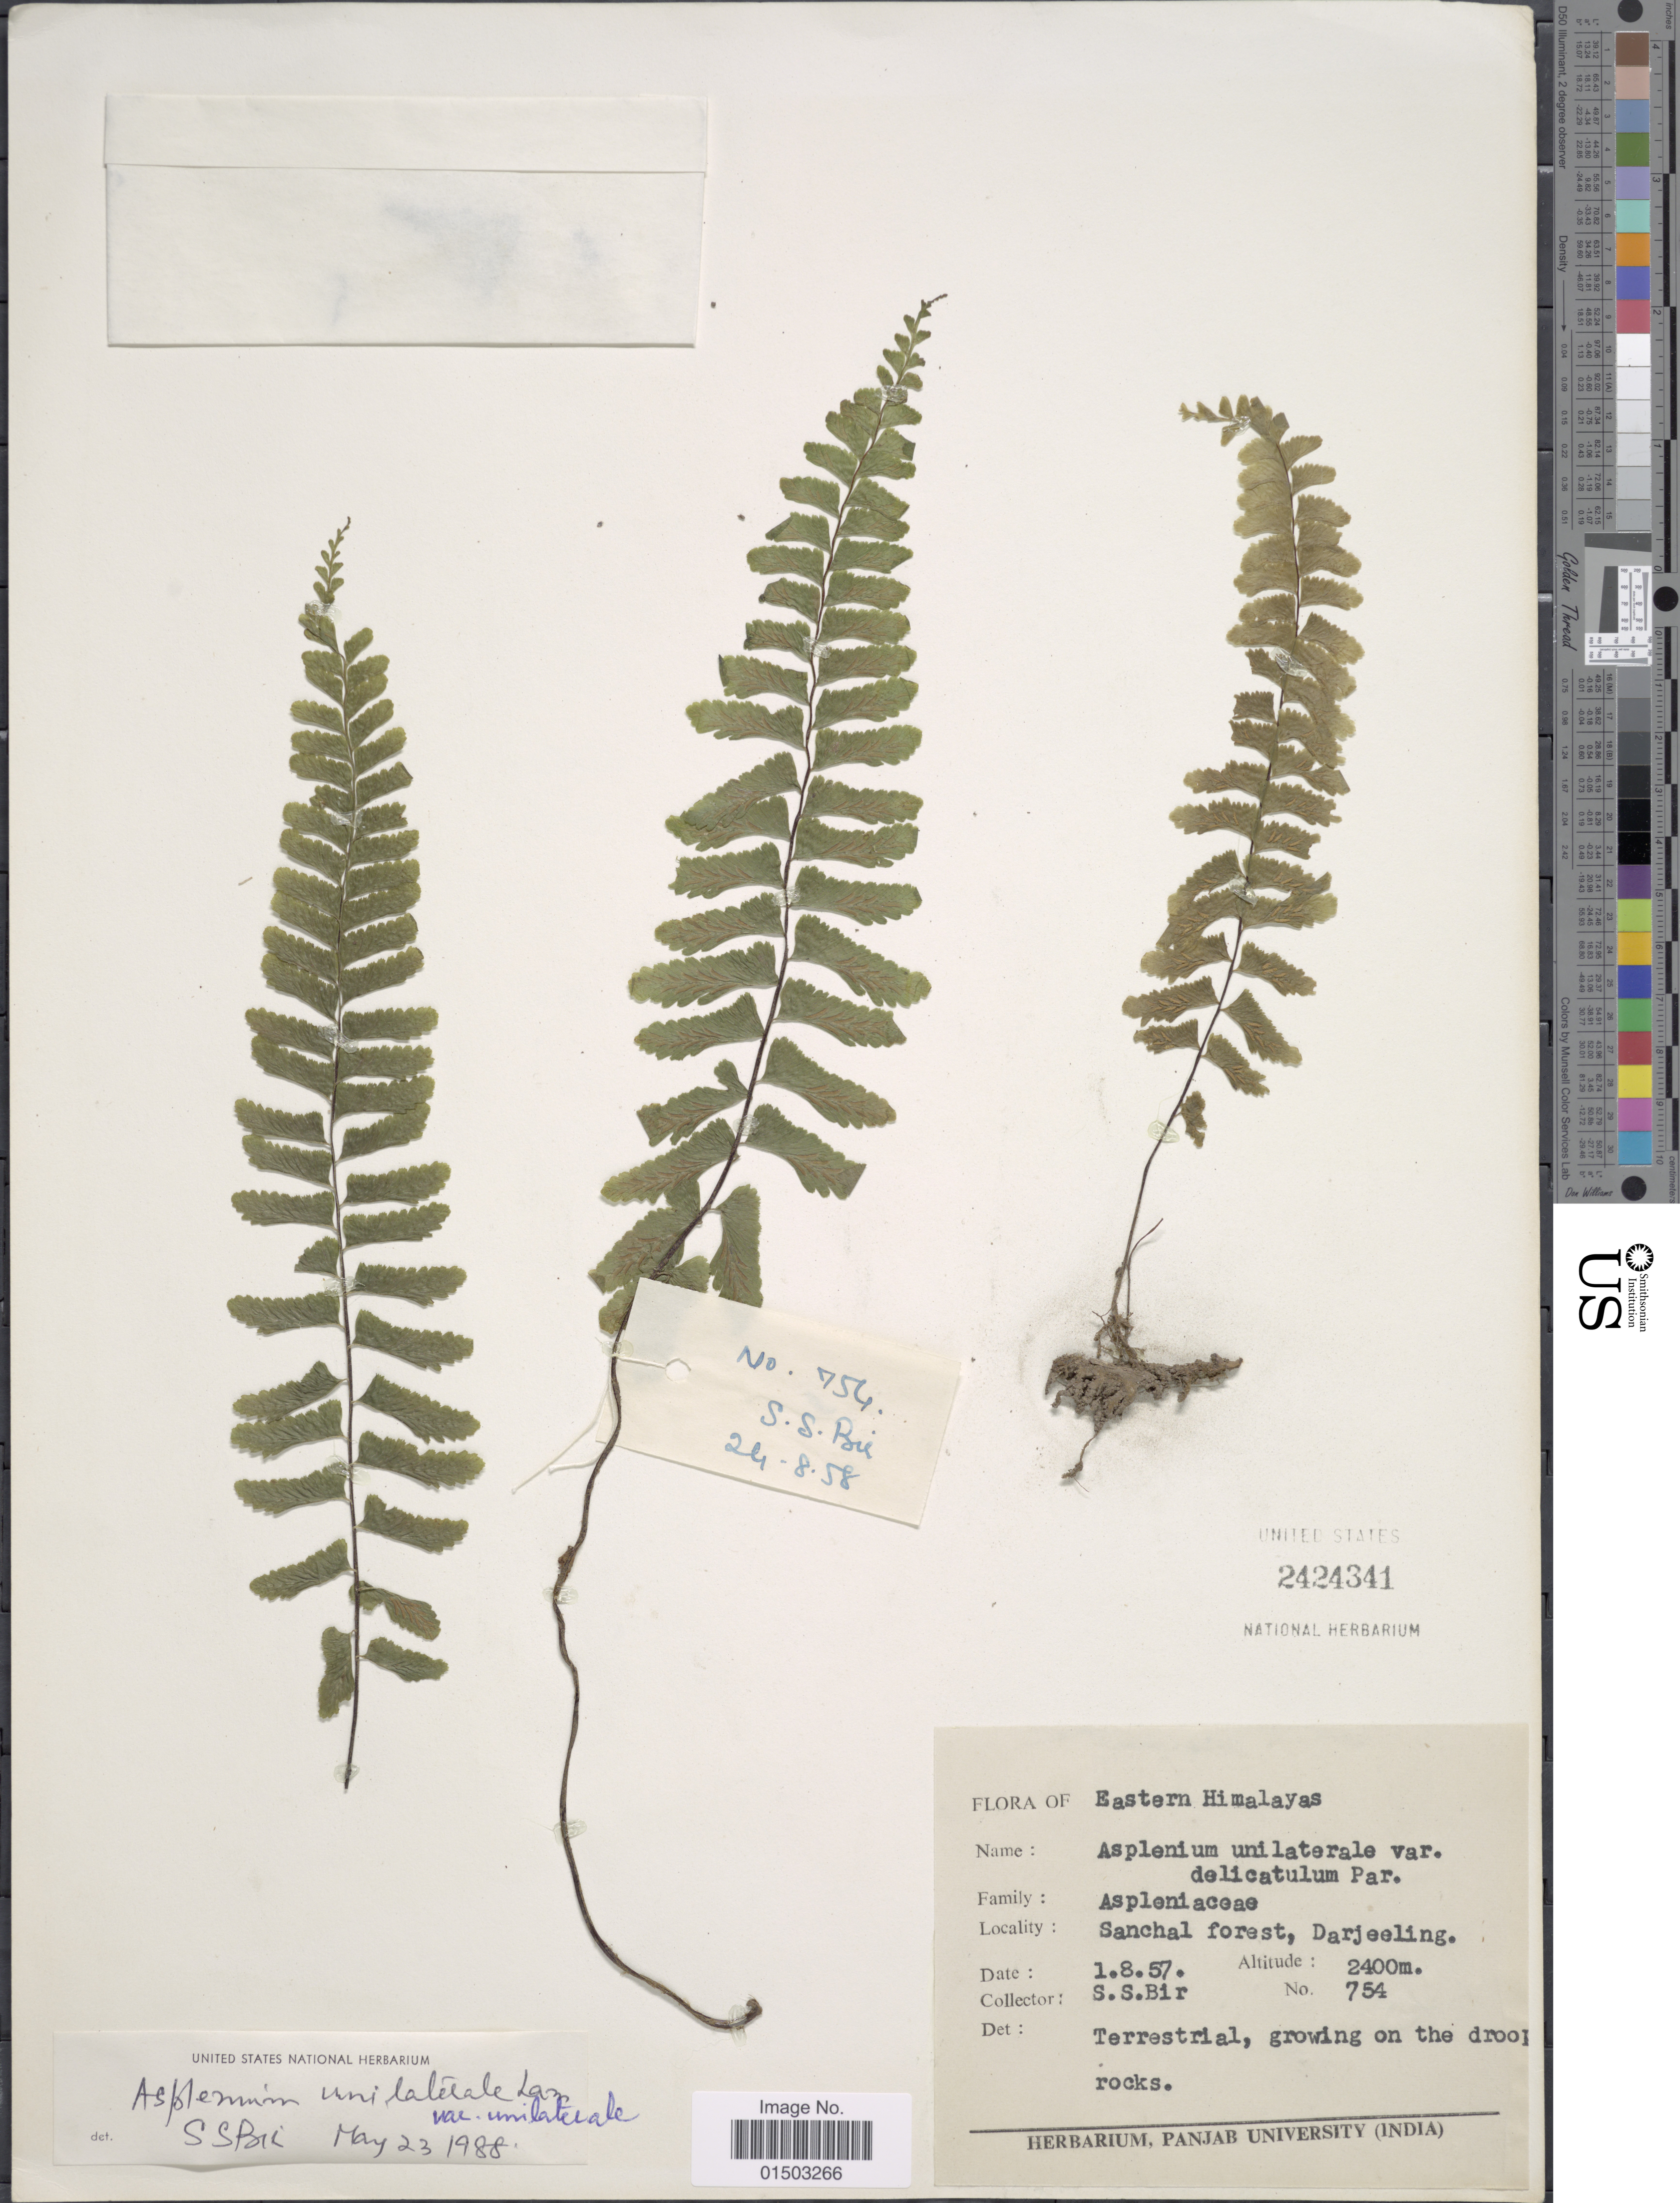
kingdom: Plantae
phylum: Tracheophyta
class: Polypodiopsida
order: Polypodiales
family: Aspleniaceae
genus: Hymenasplenium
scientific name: Hymenasplenium unilaterale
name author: (Lam.) Hayata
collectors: S. S. Bir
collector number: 754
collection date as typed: Transcribed d/m/y: 1/8/57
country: India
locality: Sanchal forest, Darjeeling. Eastern Himalayas.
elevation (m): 2400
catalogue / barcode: US 2424341